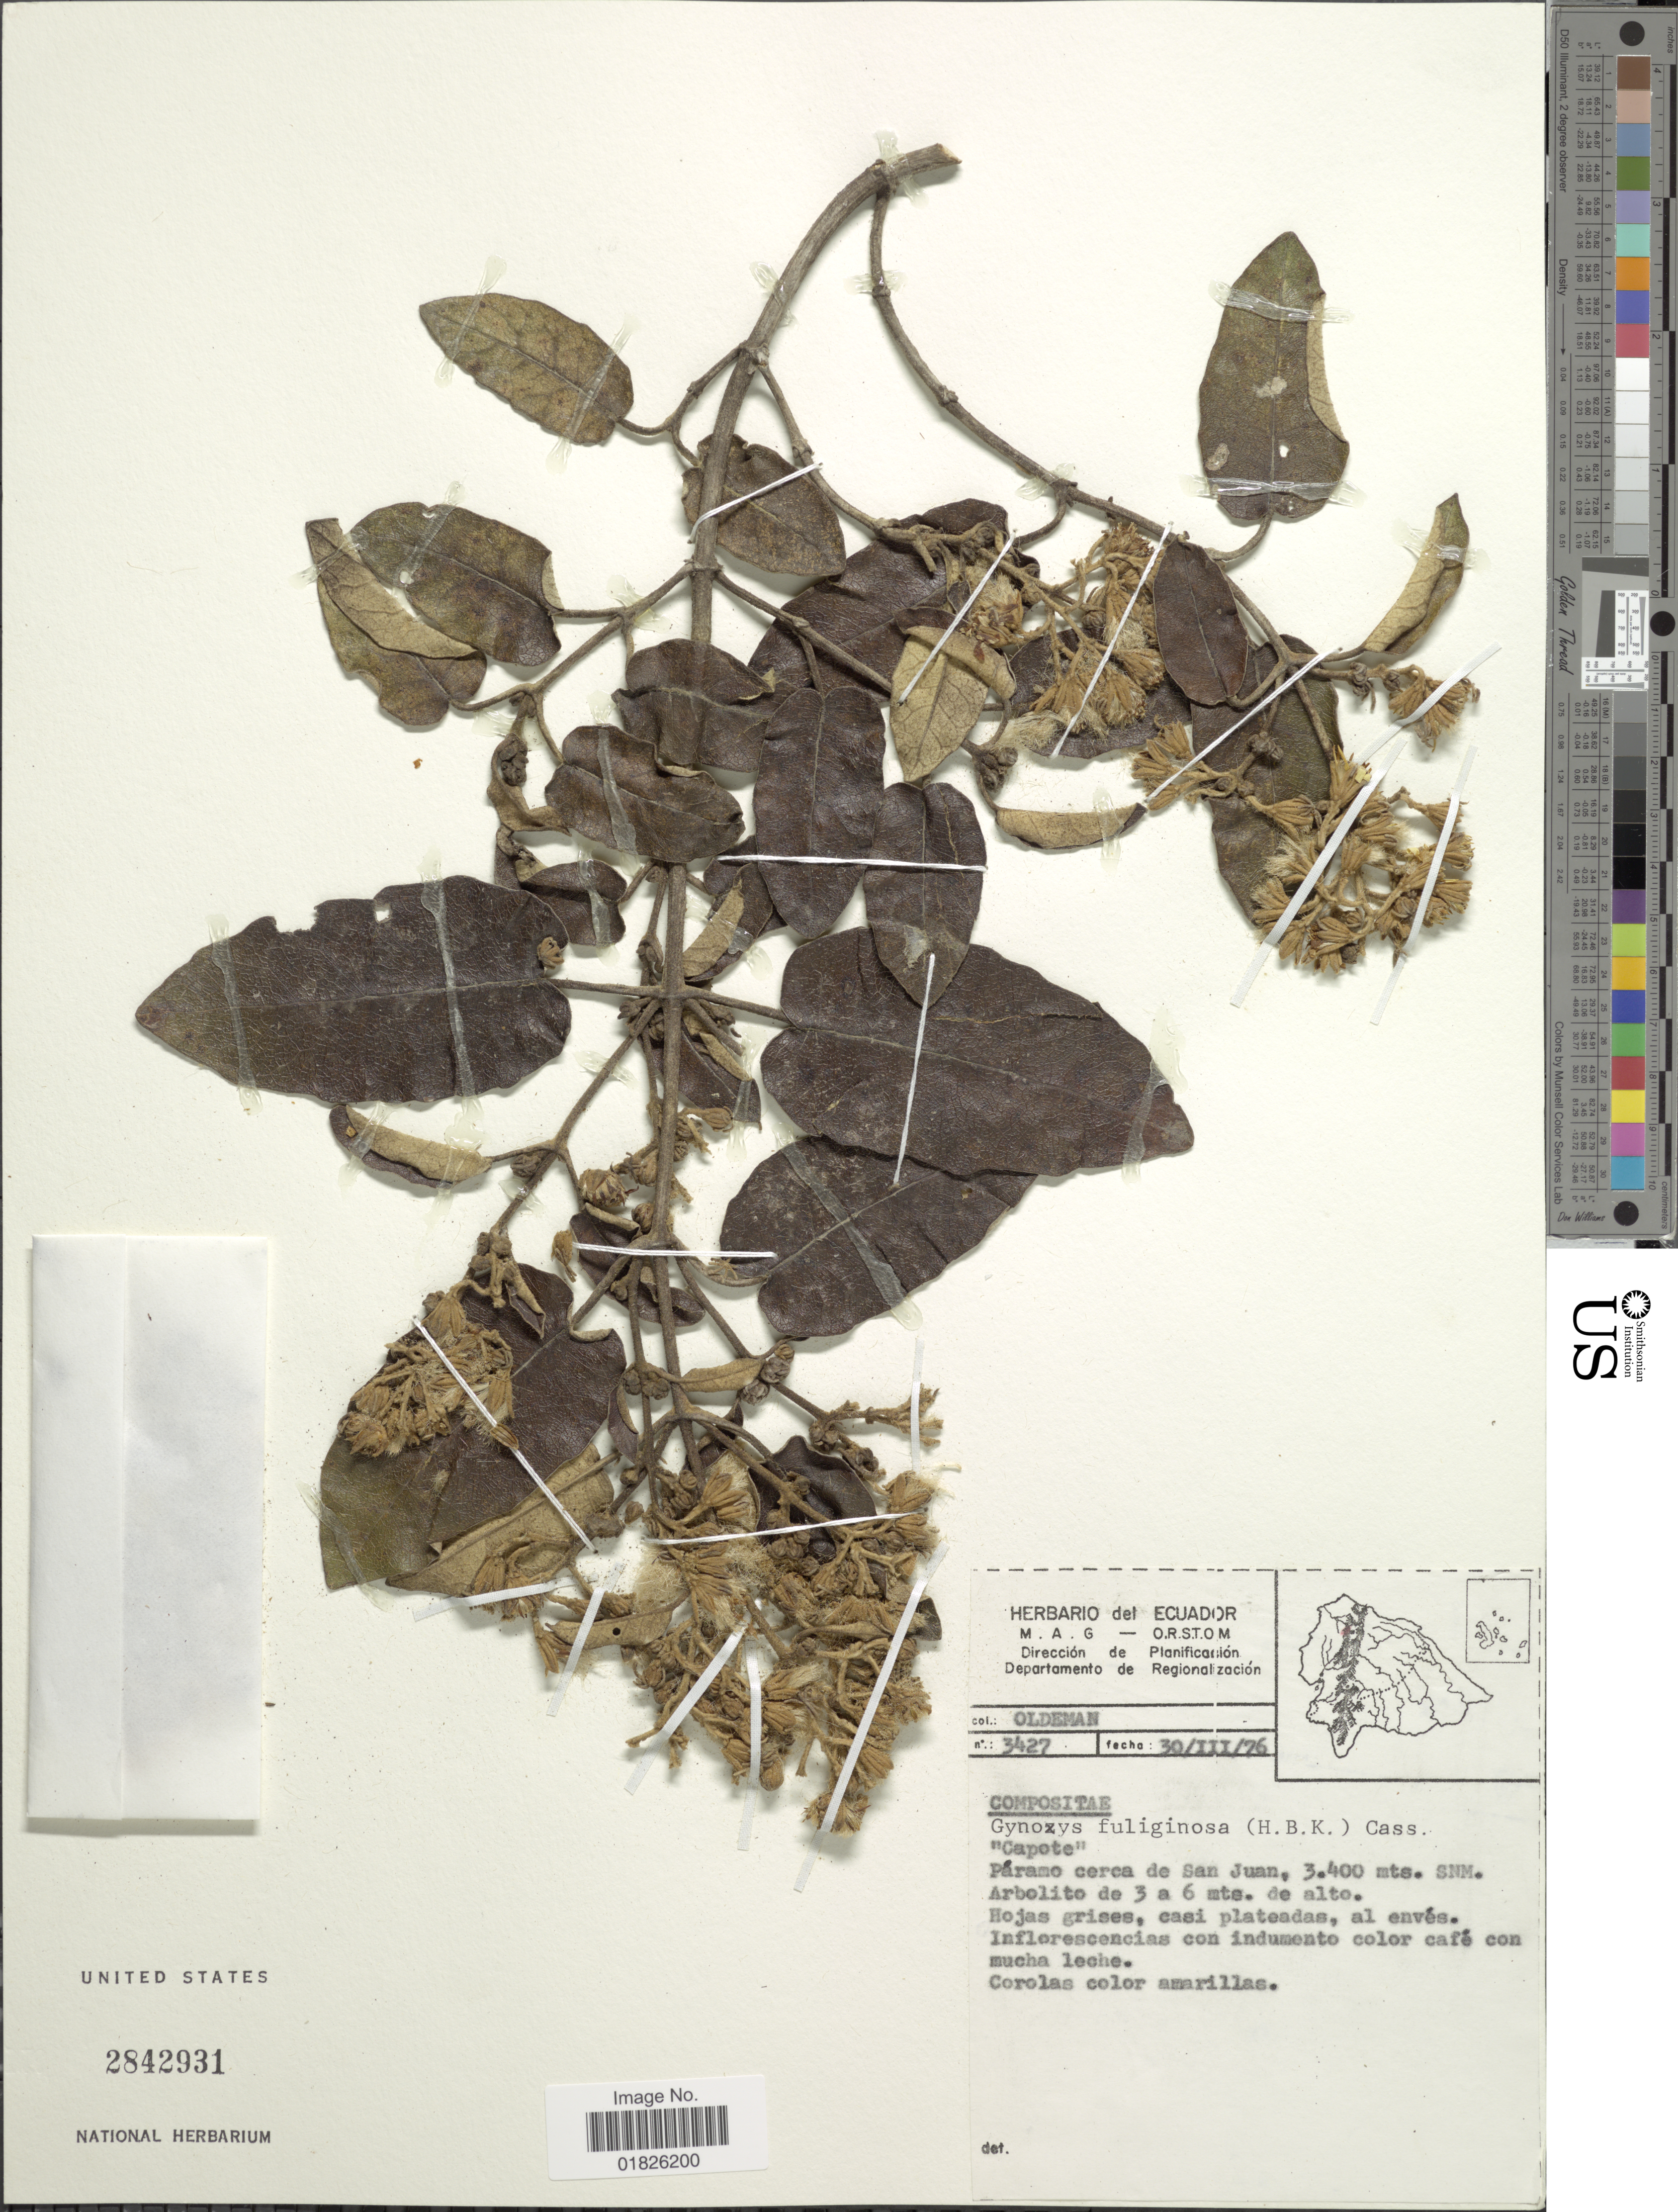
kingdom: Plantae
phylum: Tracheophyta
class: Magnoliopsida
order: Asterales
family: Asteraceae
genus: Gynoxys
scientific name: Gynoxys fuliginosa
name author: Cass.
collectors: -- Oldeman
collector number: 3427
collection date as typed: Transcribed d/m/y: 30/3/76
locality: Capote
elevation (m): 3400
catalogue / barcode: US 2842931